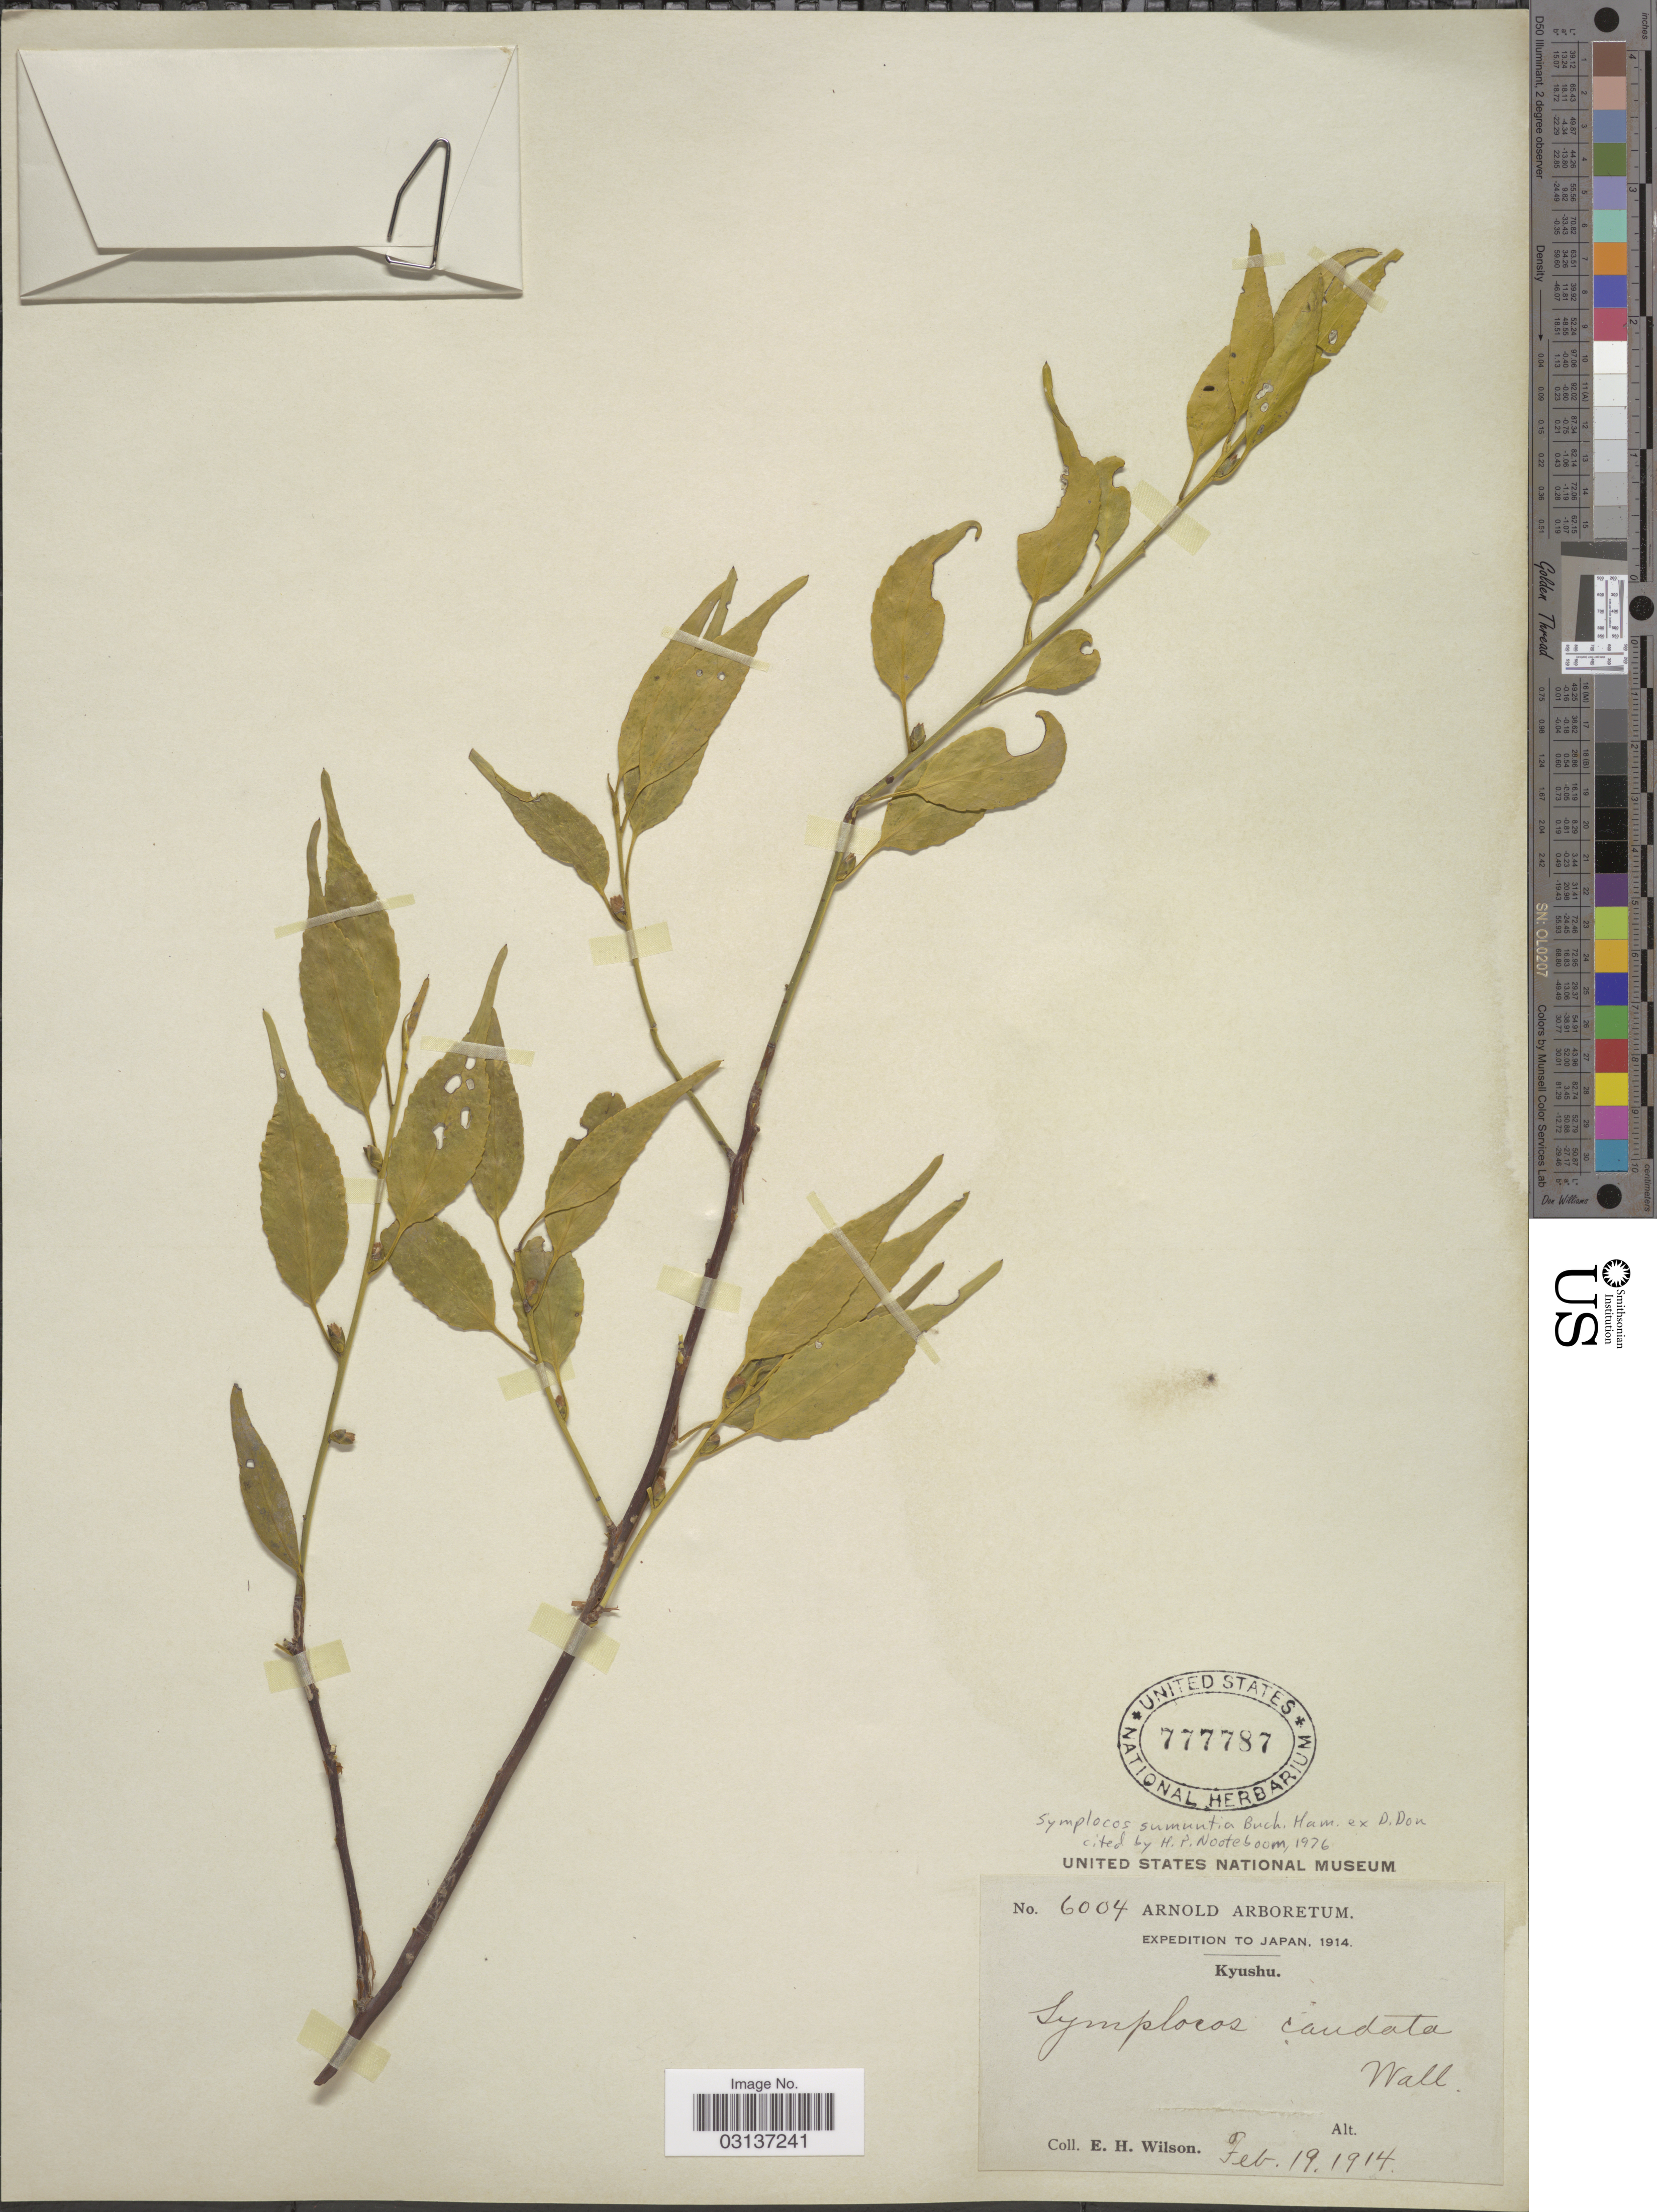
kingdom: Plantae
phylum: Tracheophyta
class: Magnoliopsida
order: Ericales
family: Symplocaceae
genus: Symplocos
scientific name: Symplocos sumuntia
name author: Buch.-Ham. ex D. Don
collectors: E. Wilson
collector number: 6004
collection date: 1914-02-19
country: Japan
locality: Kyushu.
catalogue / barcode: US 777787